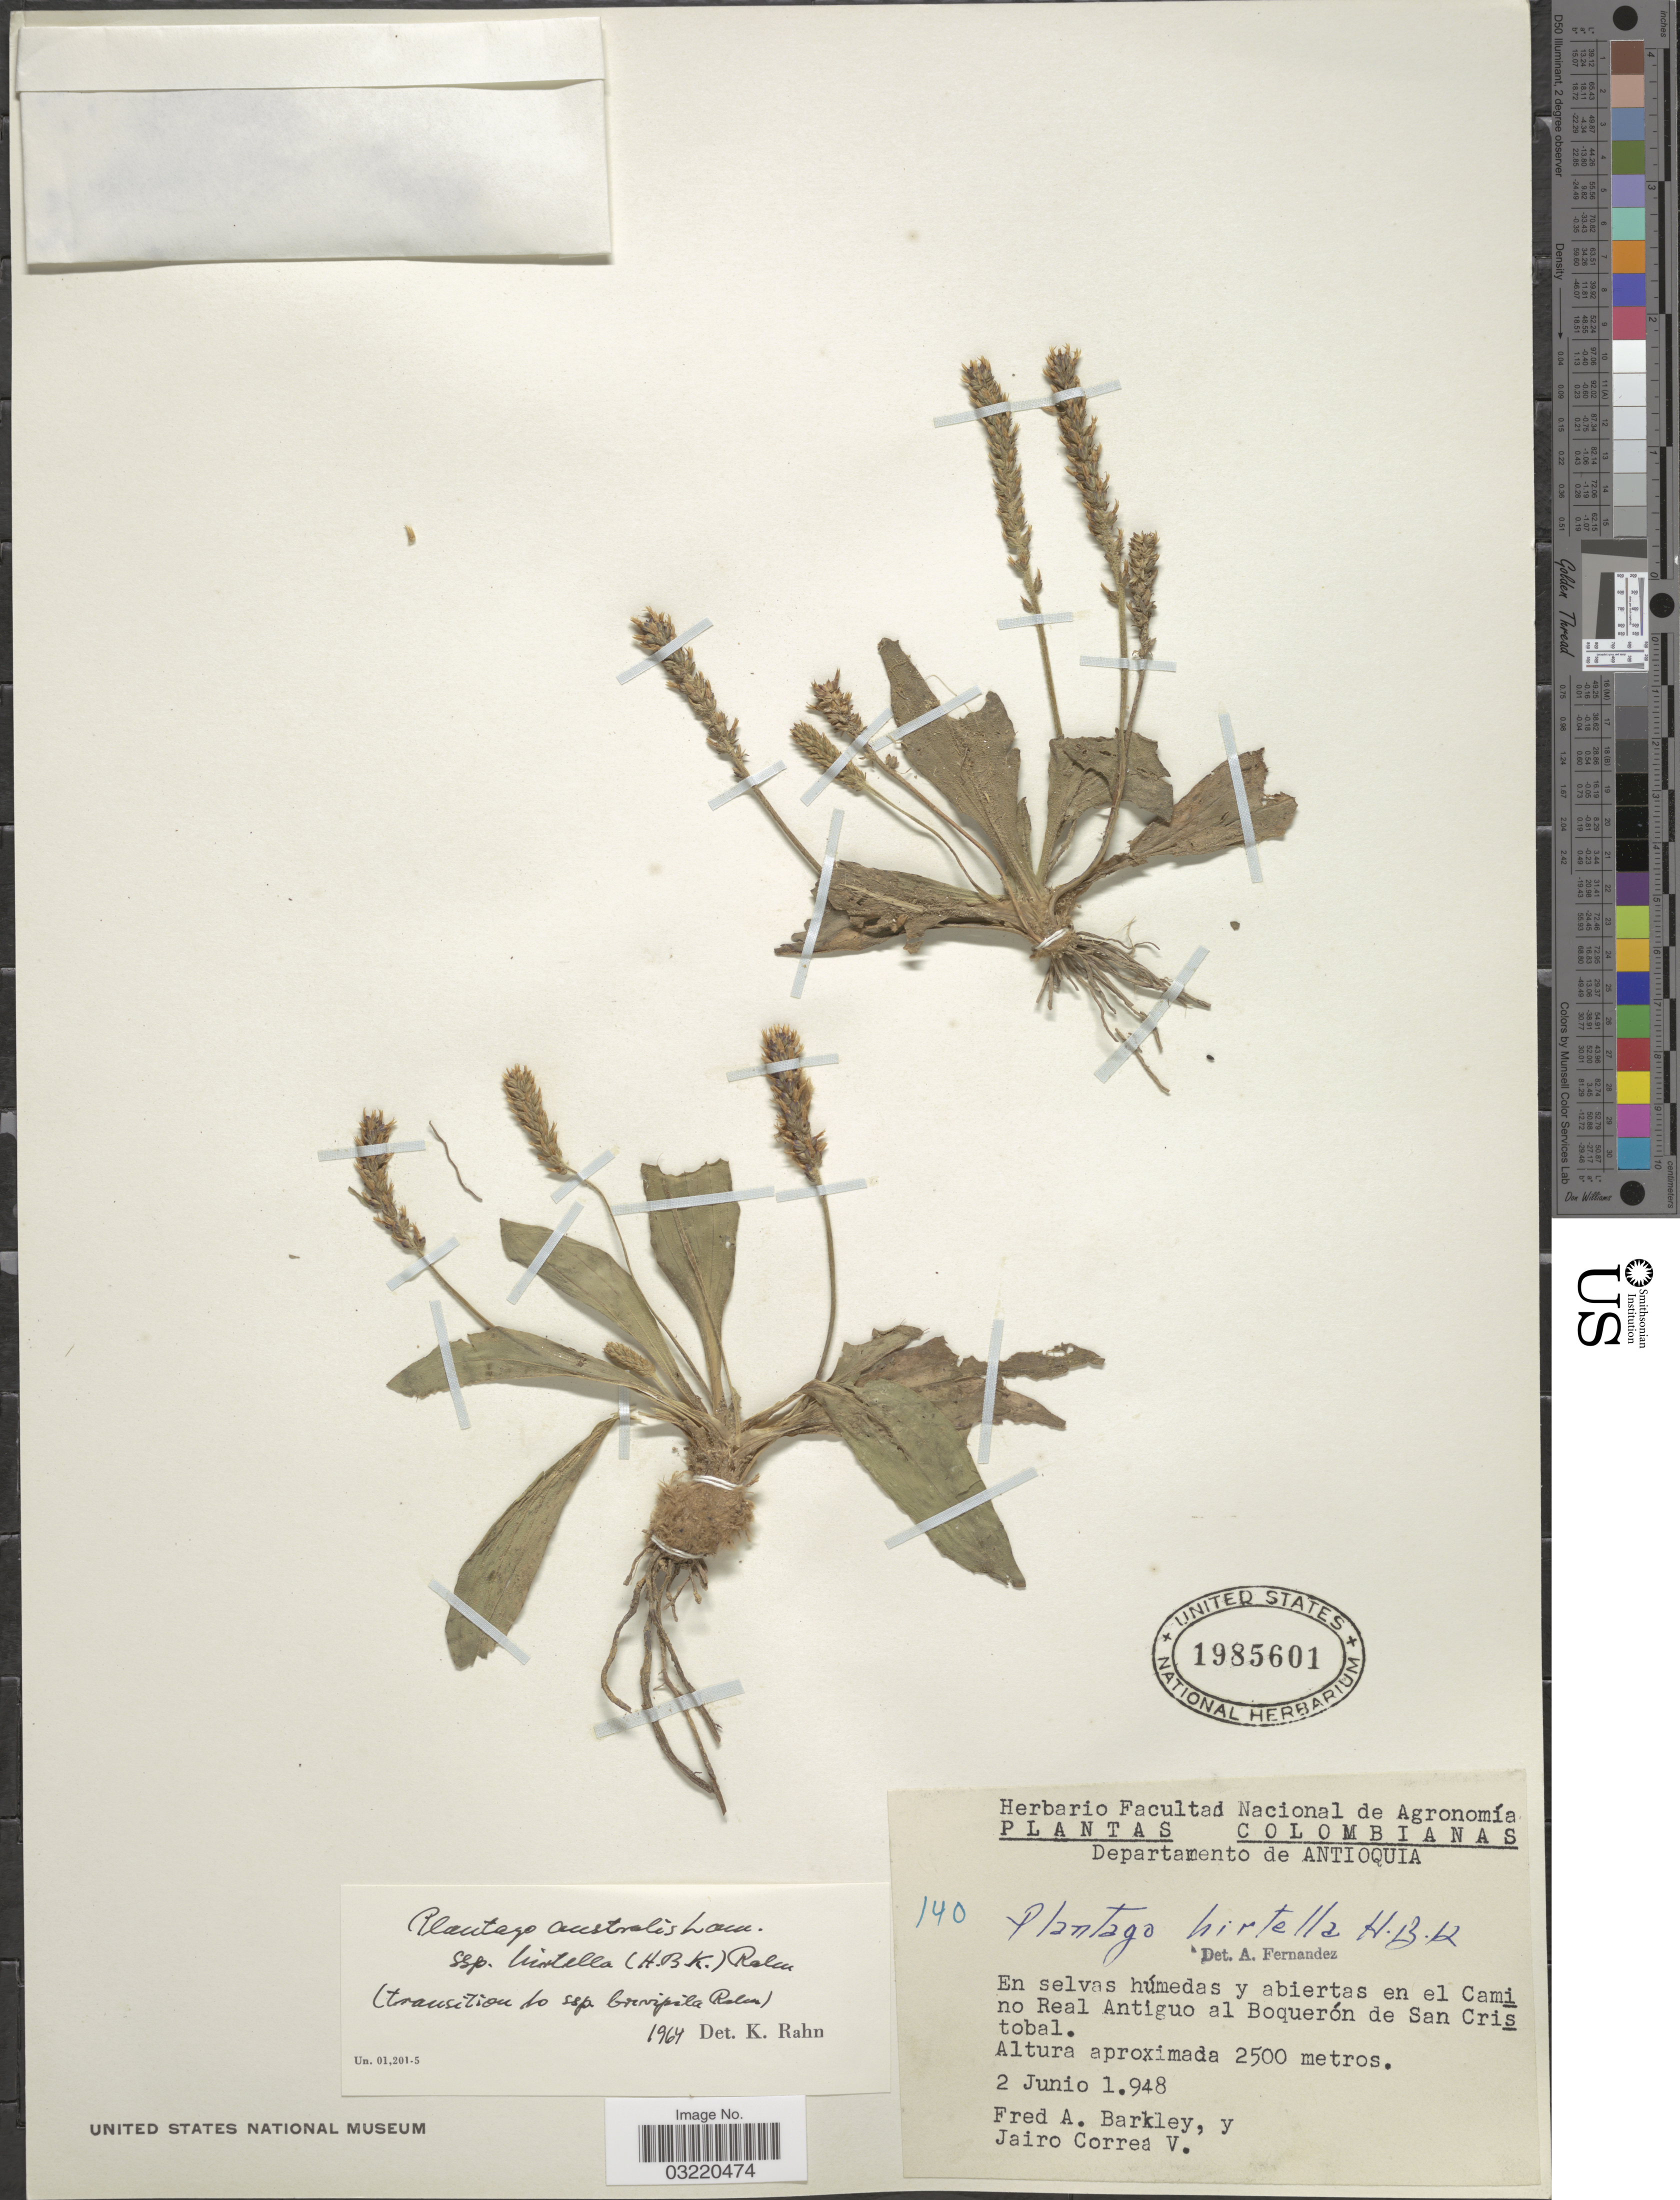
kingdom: Plantae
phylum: Tracheophyta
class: Magnoliopsida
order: Lamiales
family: Plantaginaceae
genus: Plantago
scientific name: Plantago australis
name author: Lam.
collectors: F. A. Barkley & J. Correa V.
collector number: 140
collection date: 1948-06-02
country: Colombia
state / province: Antioquia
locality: Departamento de Antioquia. En el Camino Real Antiguo al Boquerón de San Cristobal.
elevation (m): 2500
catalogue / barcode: US 1985601